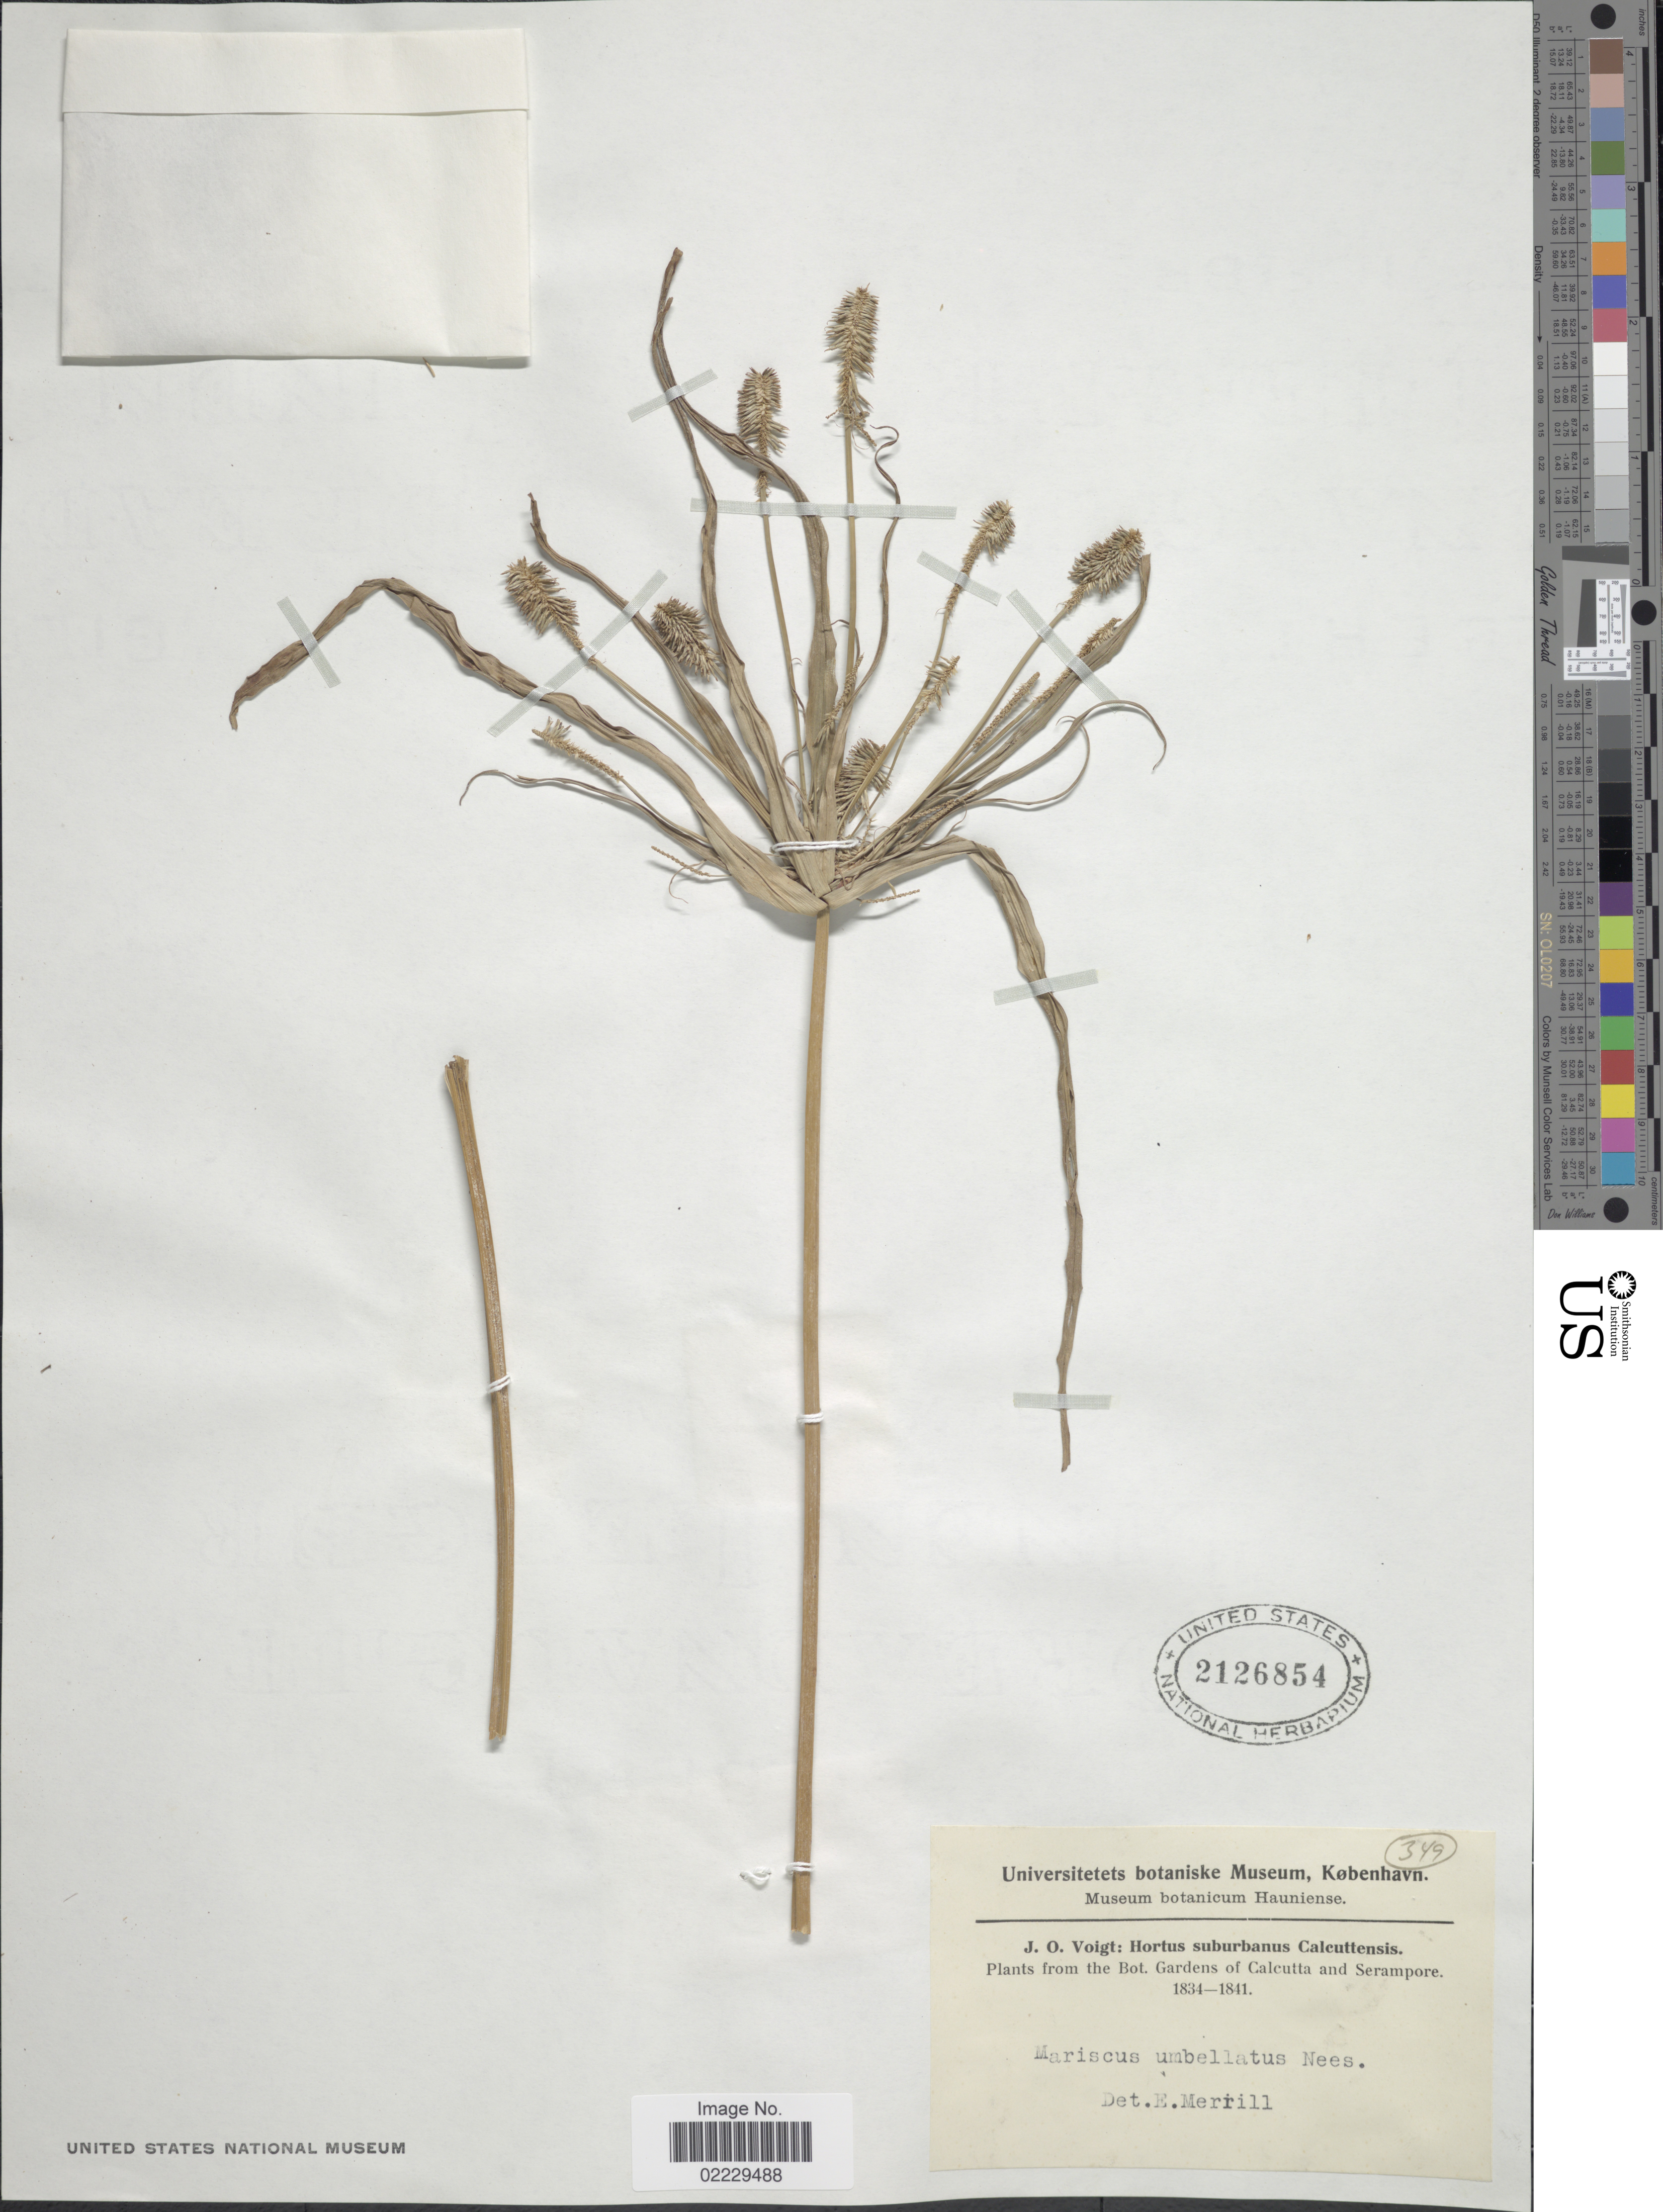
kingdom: Plantae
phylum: Tracheophyta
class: Liliopsida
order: Poales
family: Cyperaceae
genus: Cyperus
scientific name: Cyperus cyperoides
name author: (L.) Kuntze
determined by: Strong, Mark T., (BOT), Smithsonian Institution - National Museum of Natural History (UNITED STATES)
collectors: J. O. Voigt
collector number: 349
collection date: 1834/1841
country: India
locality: Bot. Gardens of Calcutta and Serampore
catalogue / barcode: US 2126854